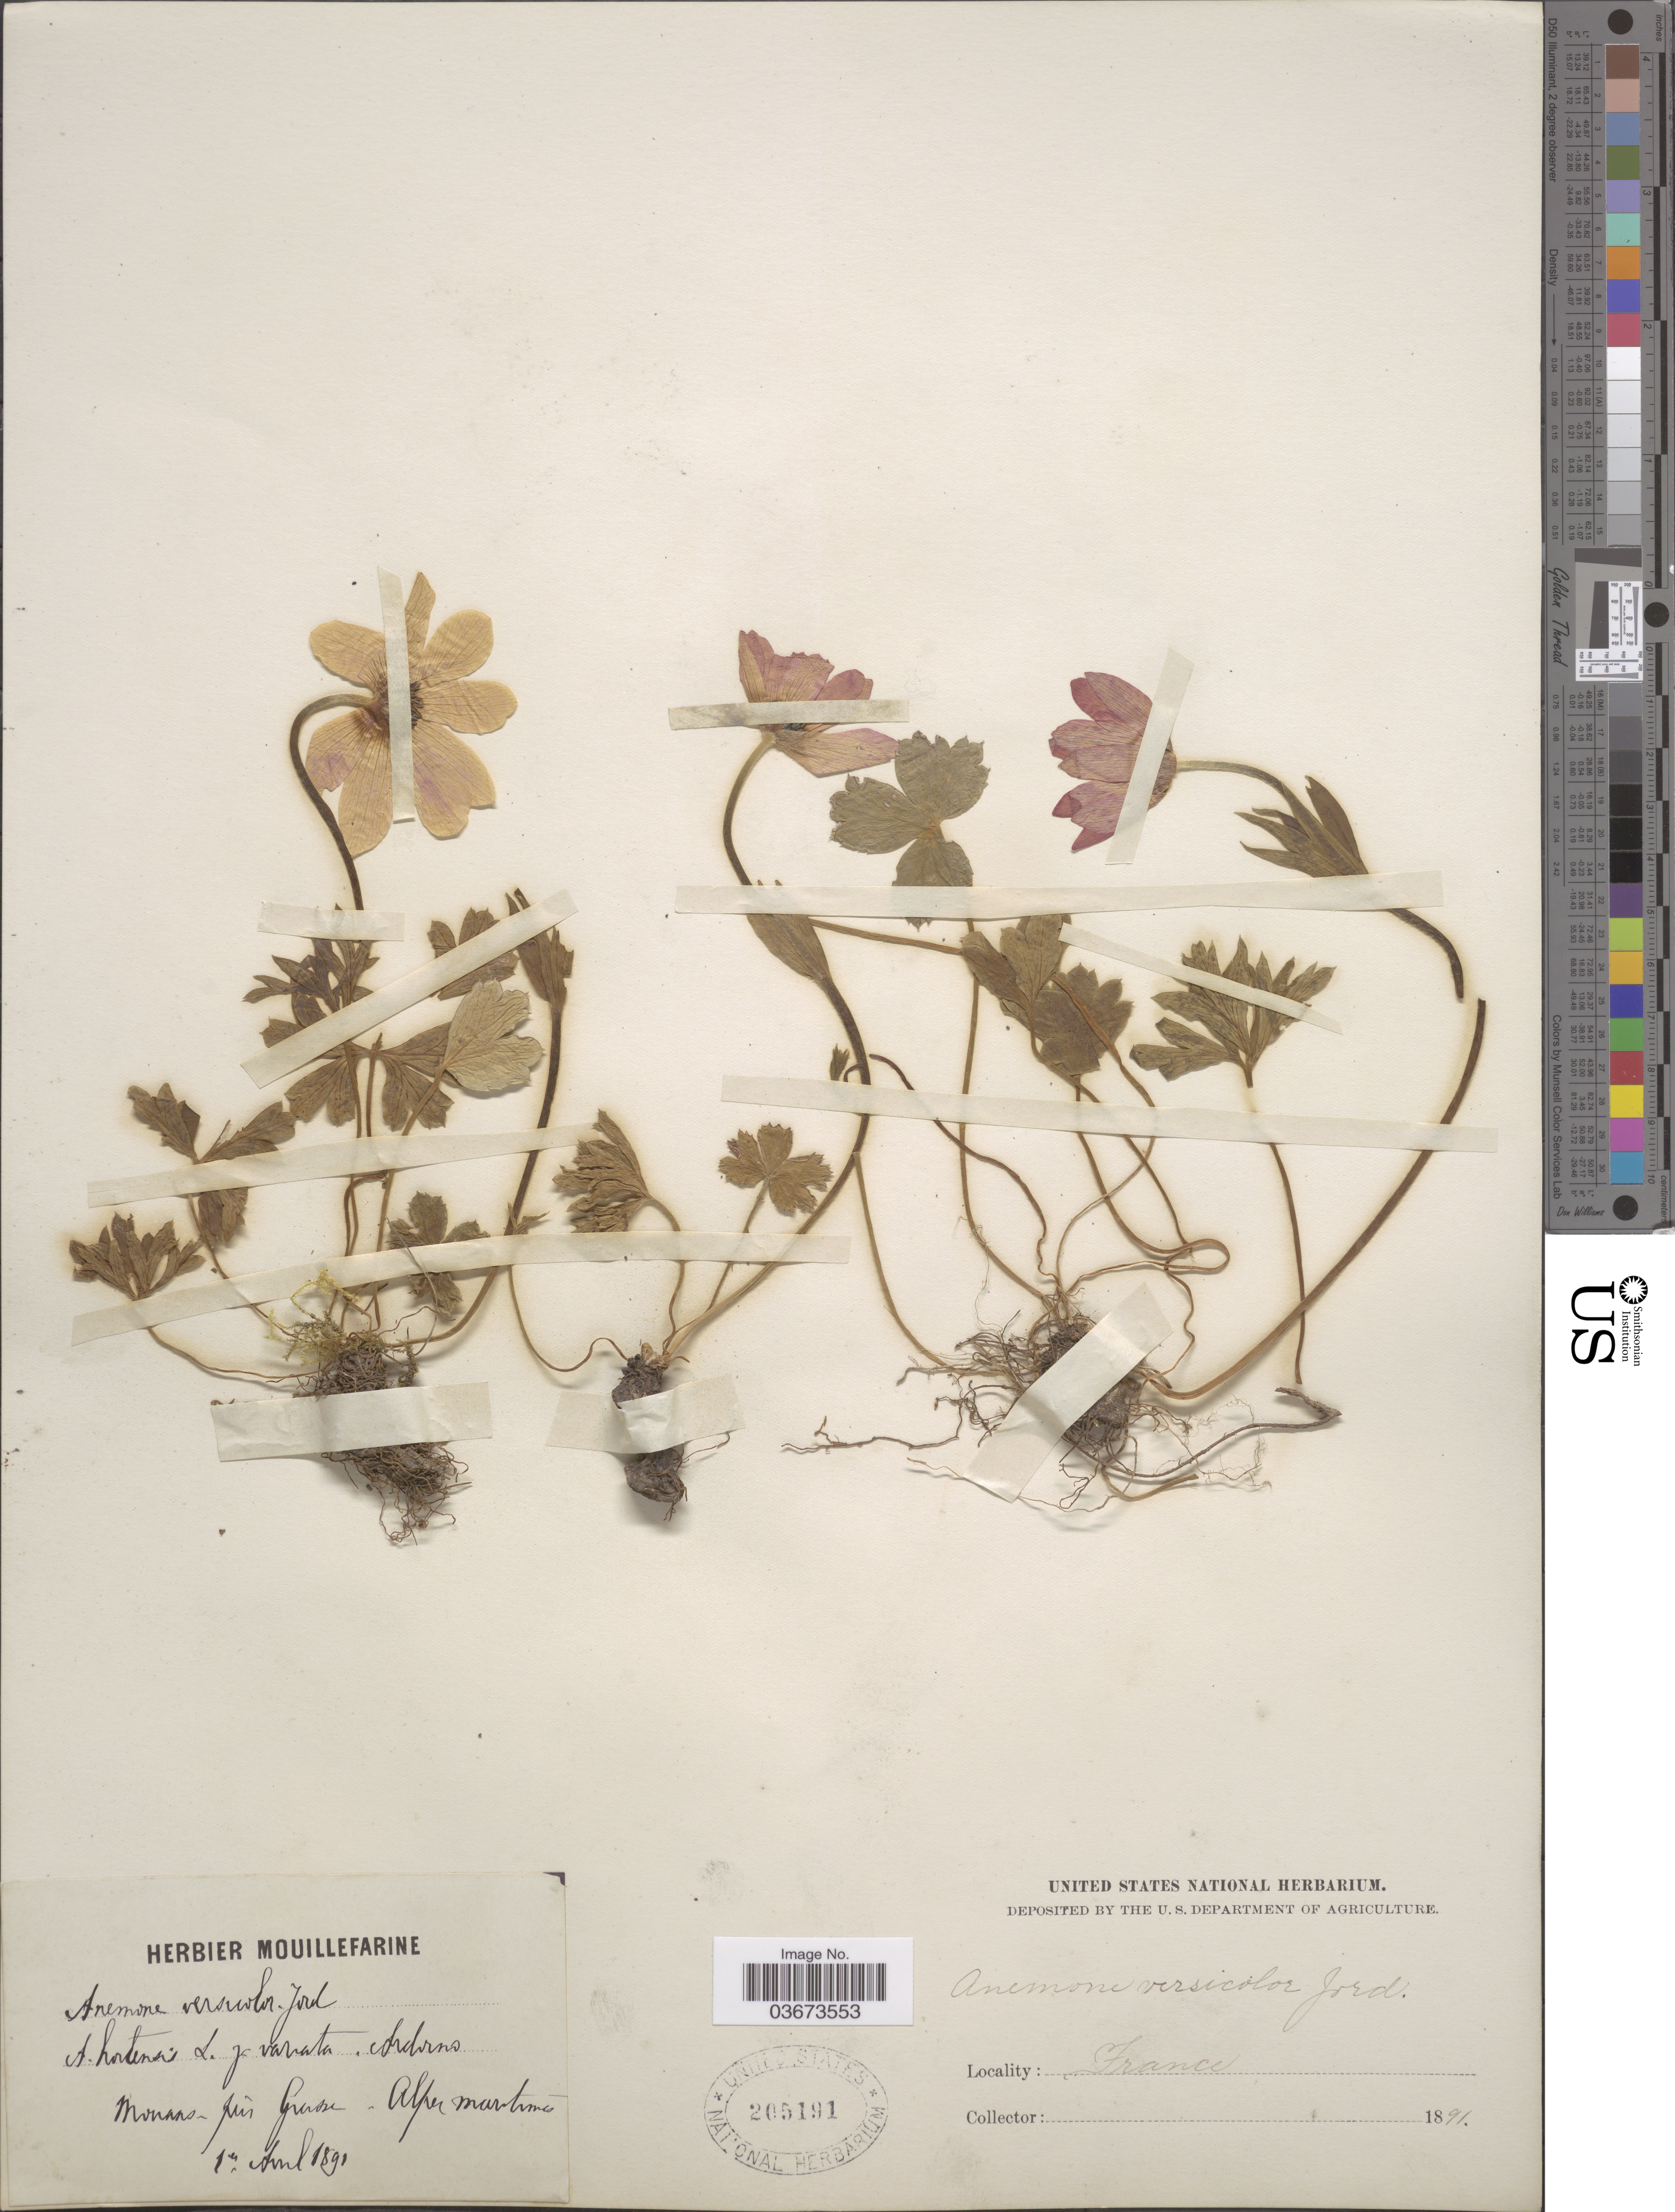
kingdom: Plantae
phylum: Tracheophyta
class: Magnoliopsida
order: Ranunculales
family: Ranunculaceae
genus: Anemone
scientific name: Anemone versicolor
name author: Jord.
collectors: ex herb. Mouillefarine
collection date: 1891-04-01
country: France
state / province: Provence-Alpes-Côte d'Azur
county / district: Alpes-Maritimes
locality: Mouans près Grasse, Alpes Maritimes.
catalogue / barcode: US 205191